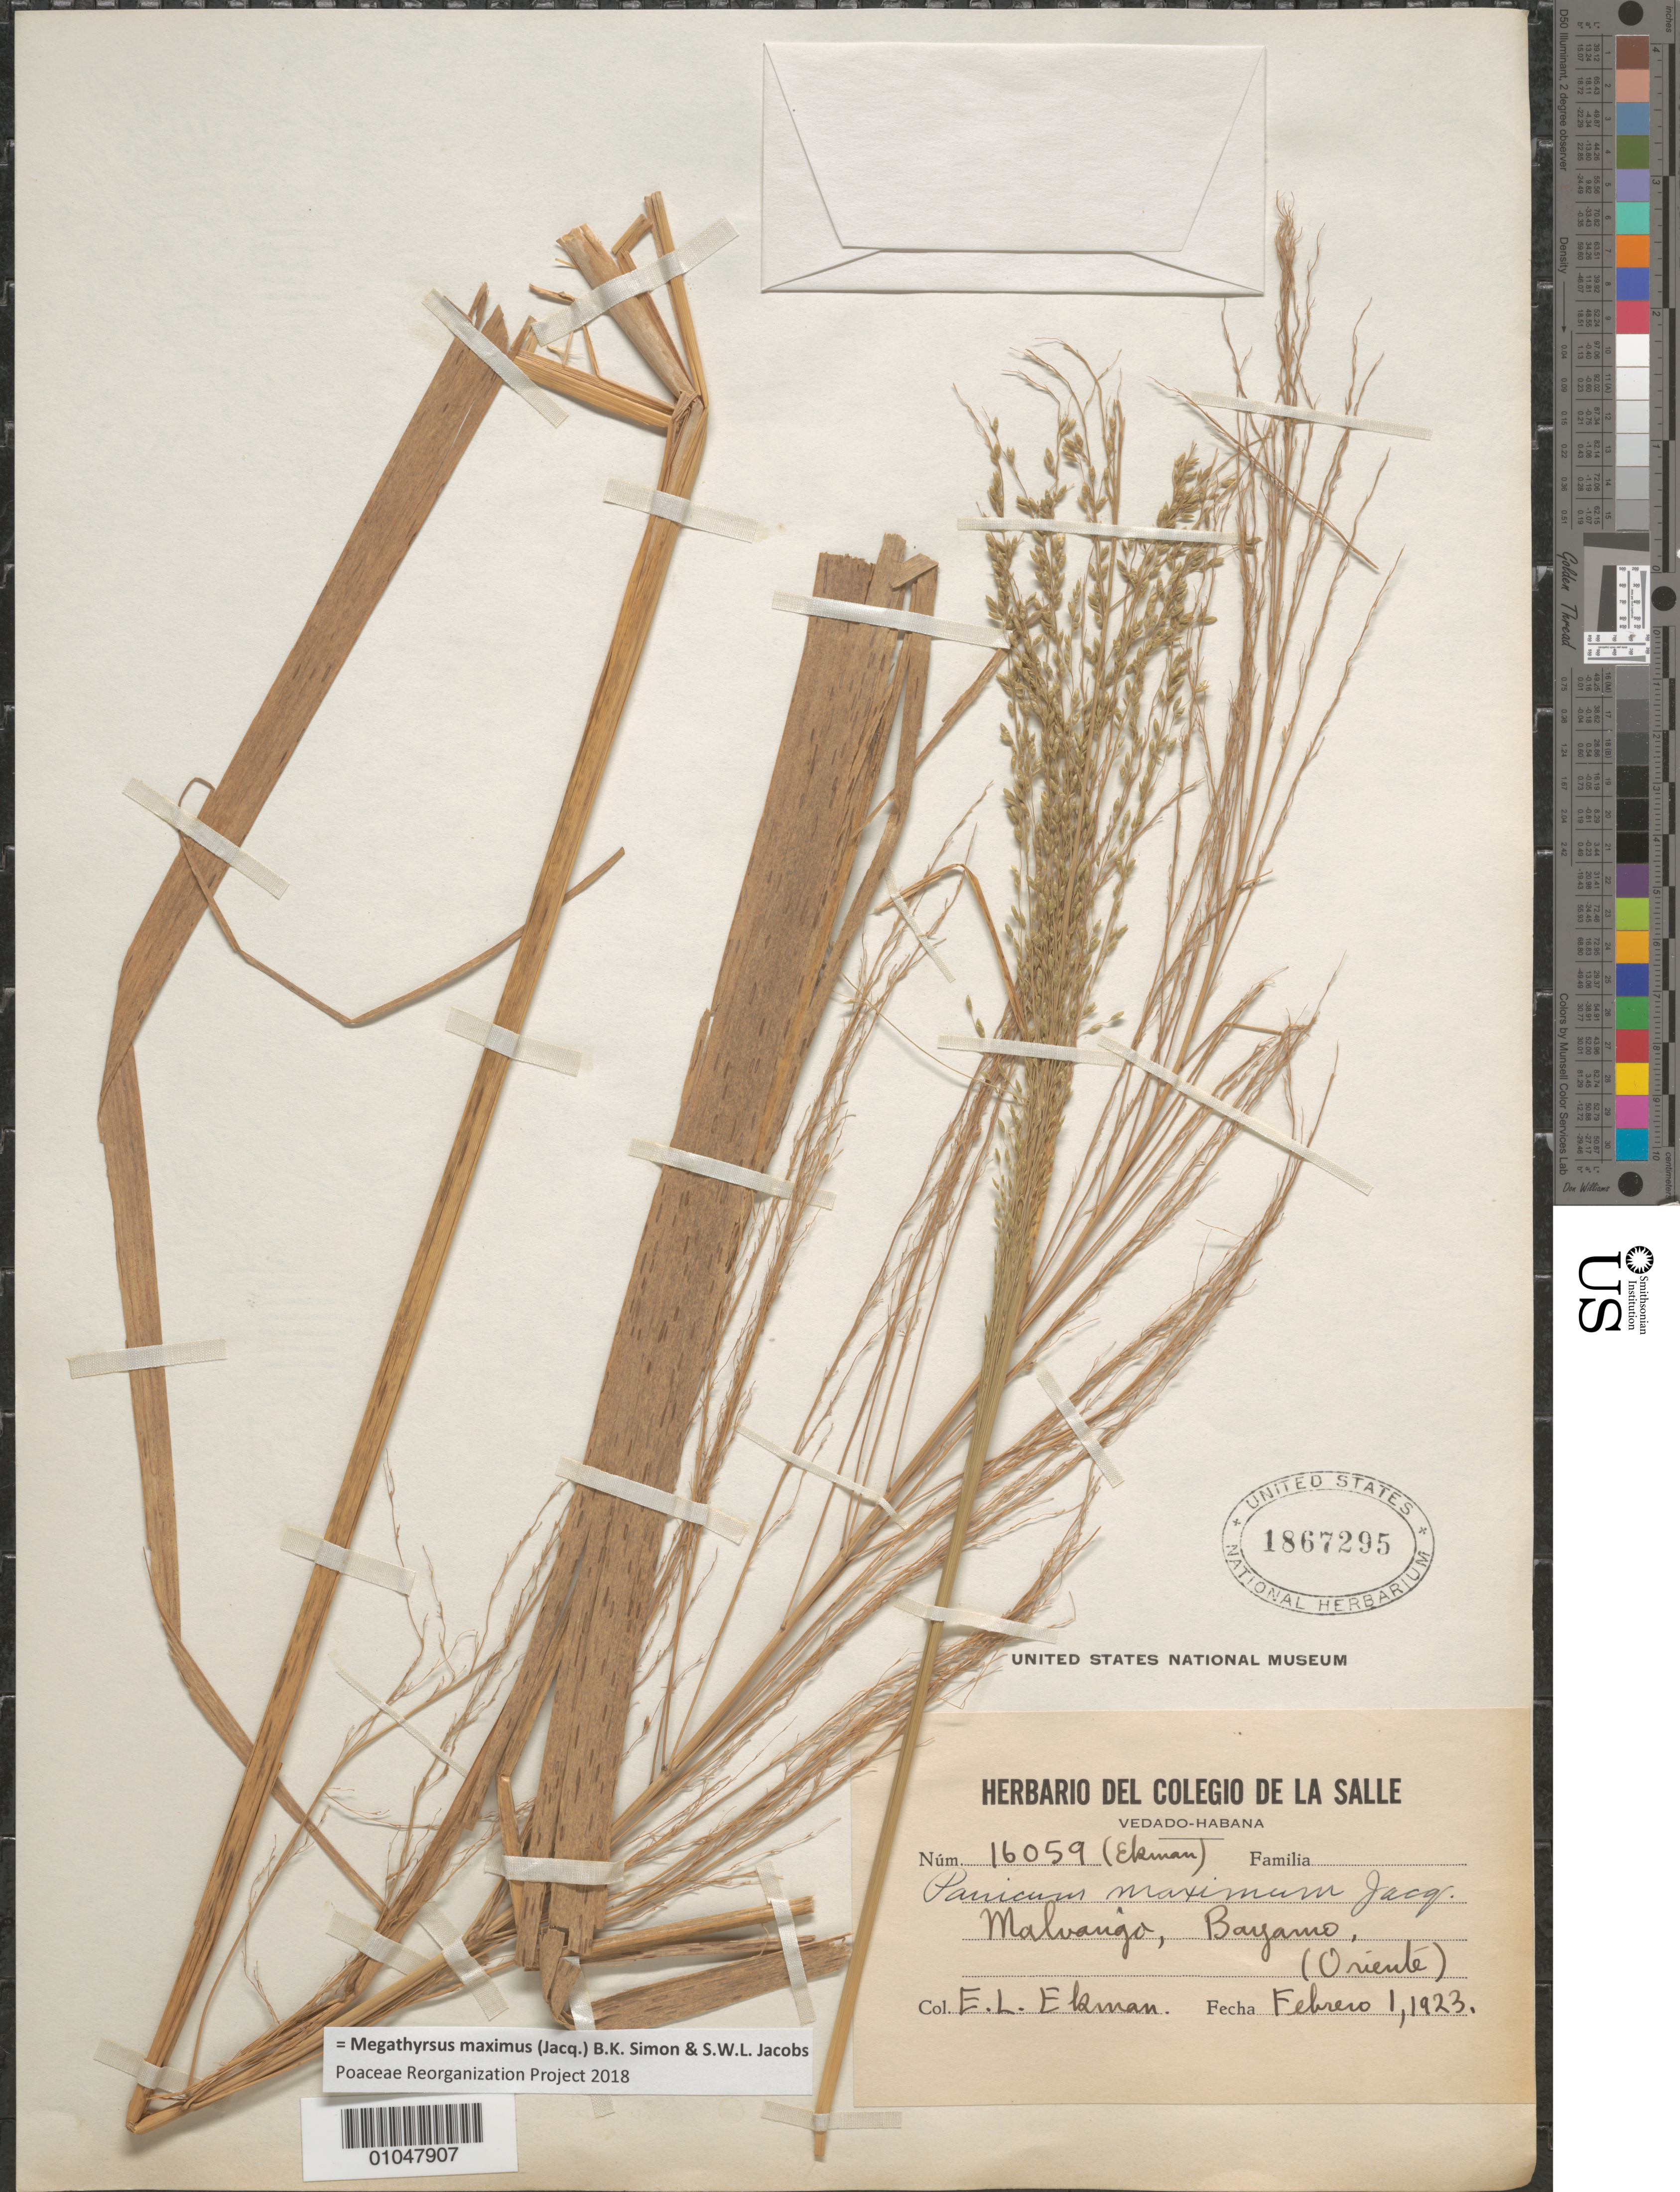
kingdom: Plantae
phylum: Tracheophyta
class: Liliopsida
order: Poales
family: Poaceae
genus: Panicum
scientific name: Panicum maximum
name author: Jacq.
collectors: E. L. Ekman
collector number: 16059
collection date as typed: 01 Feb 1923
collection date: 1923-02-01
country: Cuba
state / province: Granma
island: Cuba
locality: Malvanga, Bayamo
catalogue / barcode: US 1867295